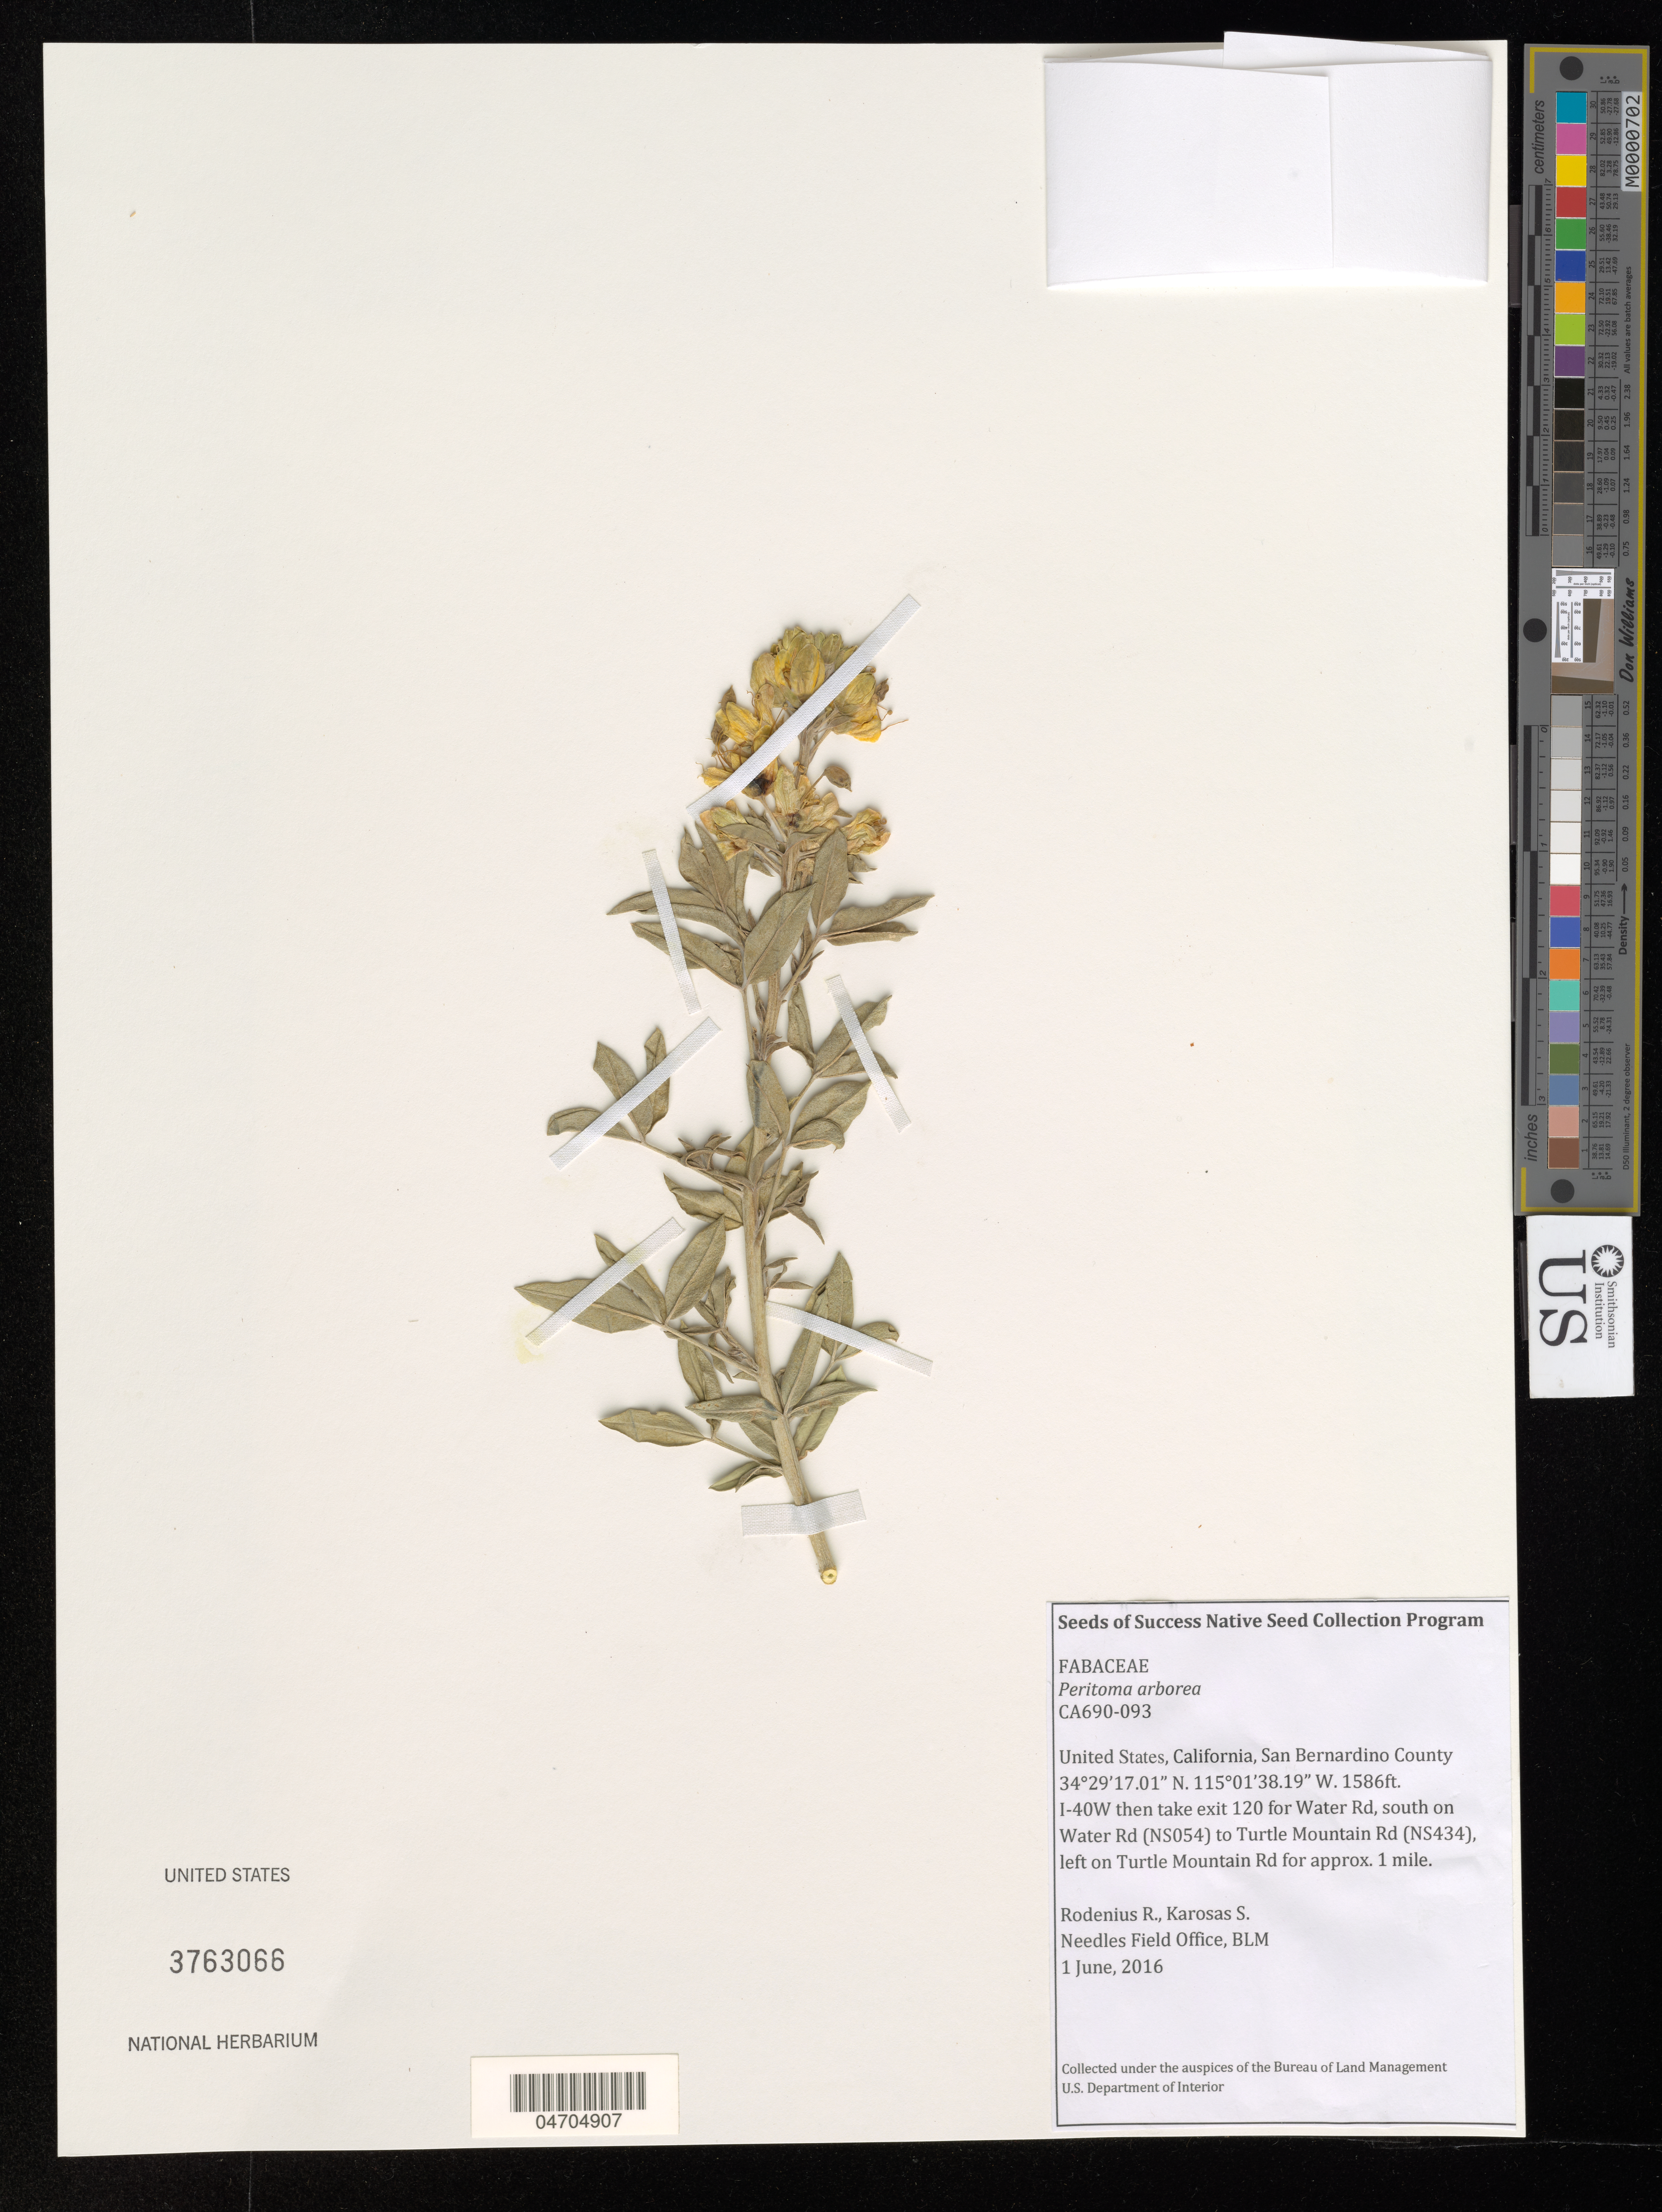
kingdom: Plantae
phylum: Tracheophyta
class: Magnoliopsida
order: Brassicales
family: Cleomaceae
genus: Peritoma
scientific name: Peritoma arborea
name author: (Nutt.) Iltis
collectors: R. Rodenius & S. Karosas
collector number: CA690-093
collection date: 2016-06-01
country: United States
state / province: California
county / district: San Bernardino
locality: San Bernardino County. I-40W then take exit 120 for Water Rd, south on Water Rd (NS054) to Turtle Mountain Rd (NS434), left on Turtle Mountain Rd for approx. 1 mile.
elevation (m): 483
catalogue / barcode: US 3763066